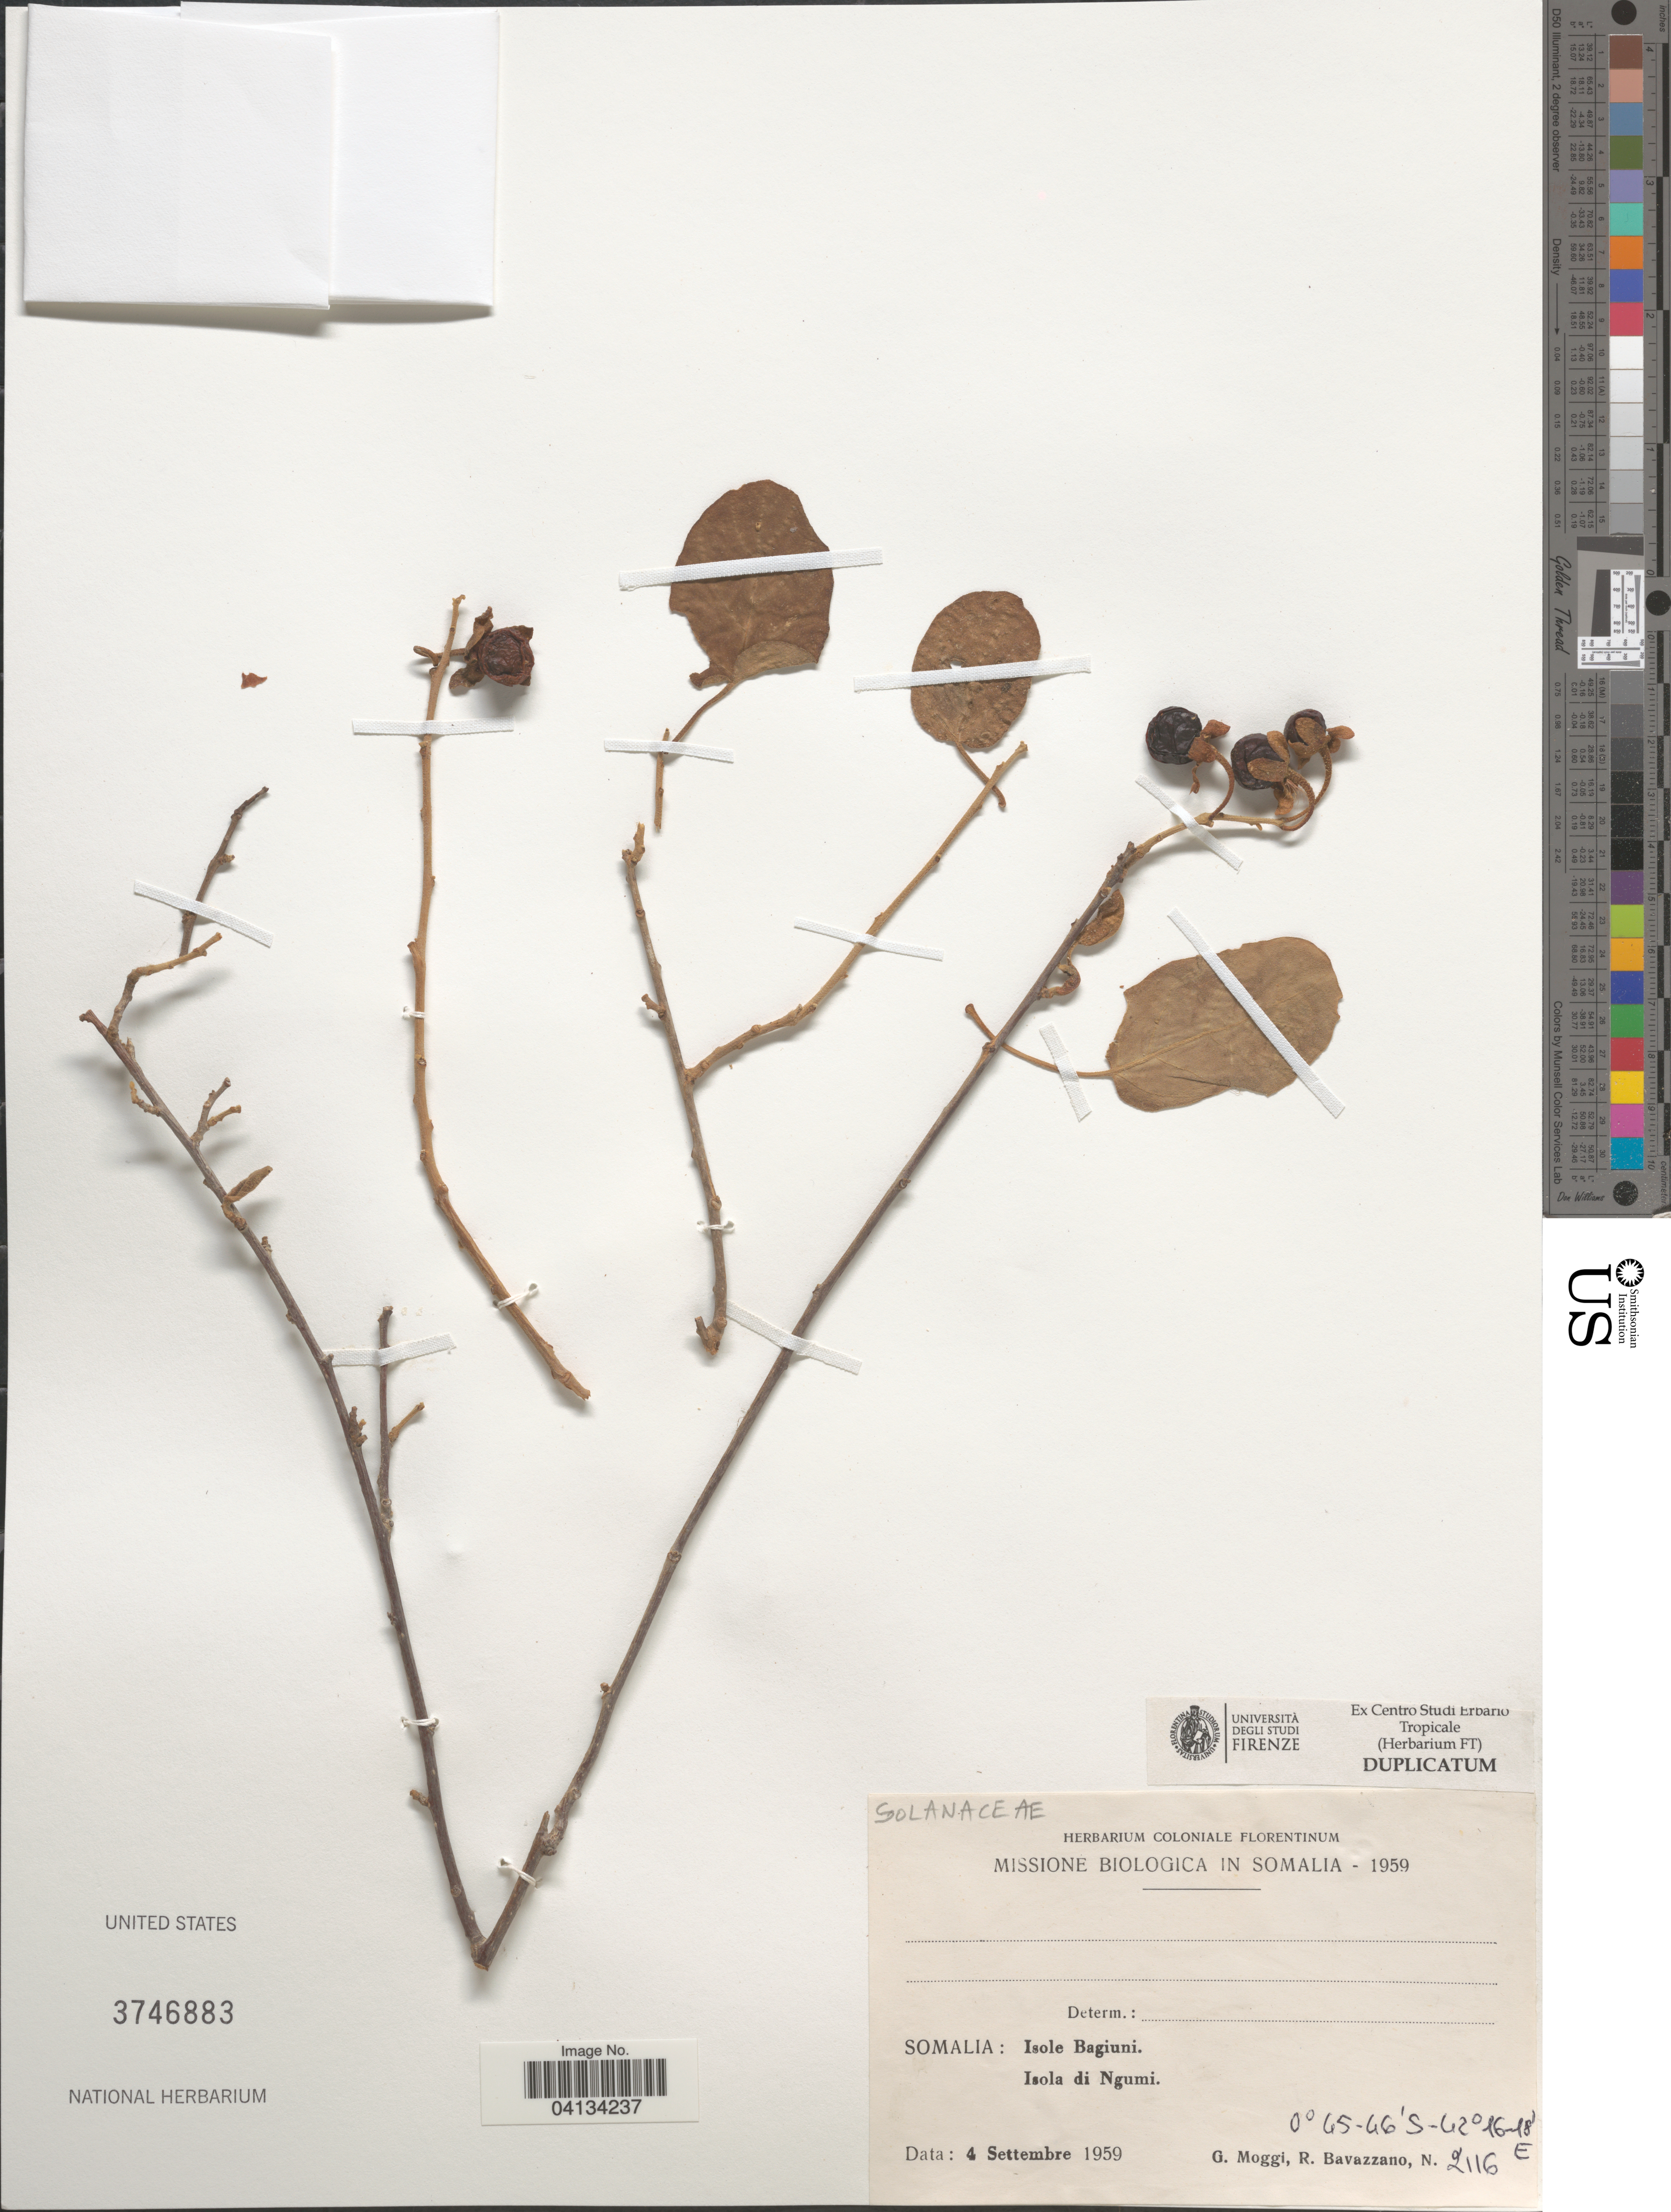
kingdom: Plantae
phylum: Tracheophyta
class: Magnoliopsida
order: Solanales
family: Solanaceae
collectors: G. Moggi & R. Bavazzano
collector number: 2116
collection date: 1959-09-04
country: Somalia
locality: Missione Biologica in Somalia - 1959. Isole Bagiuni. Isola di Ngumi.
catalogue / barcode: US 3746883